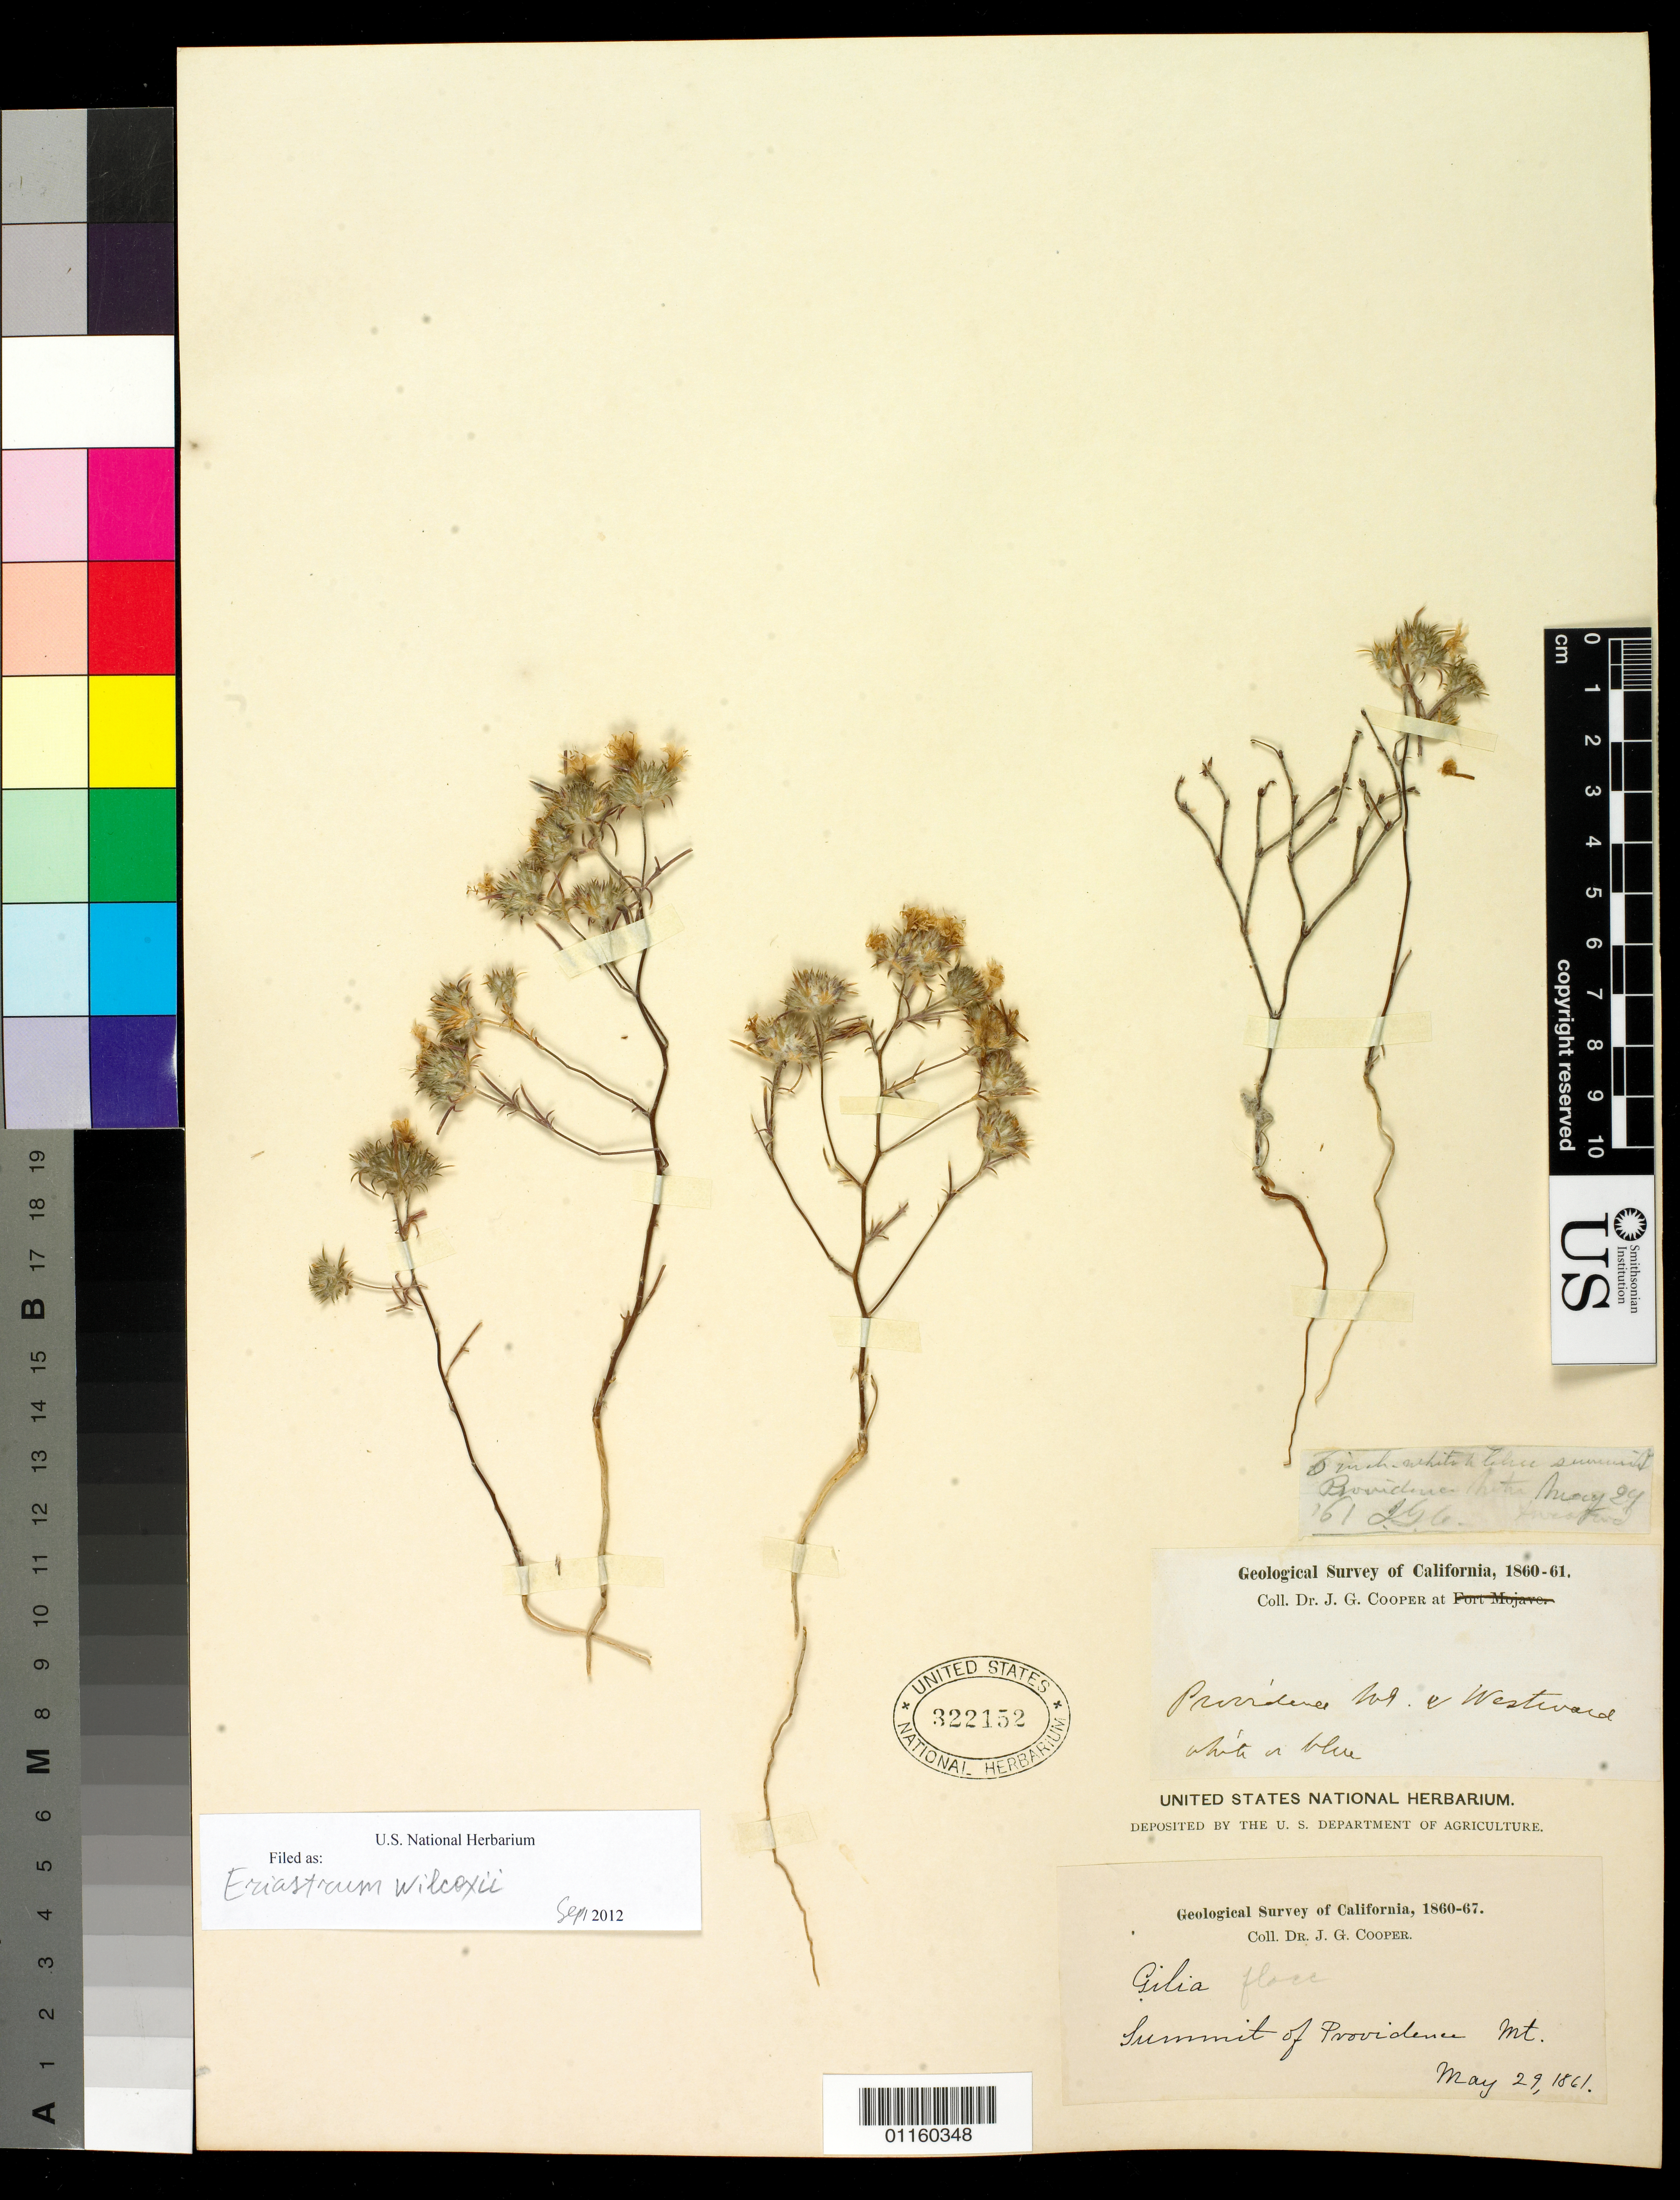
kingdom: Plantae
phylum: Tracheophyta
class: Magnoliopsida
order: Ericales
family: Polemoniaceae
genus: Eriastrum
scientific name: Eriastrum wilcoxii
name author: (A. Nelson) H. Mason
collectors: J. G. Cooper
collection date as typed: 22 May 1861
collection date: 1861-05-22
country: United States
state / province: California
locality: Summit of Providence Mt.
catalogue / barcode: US 322152